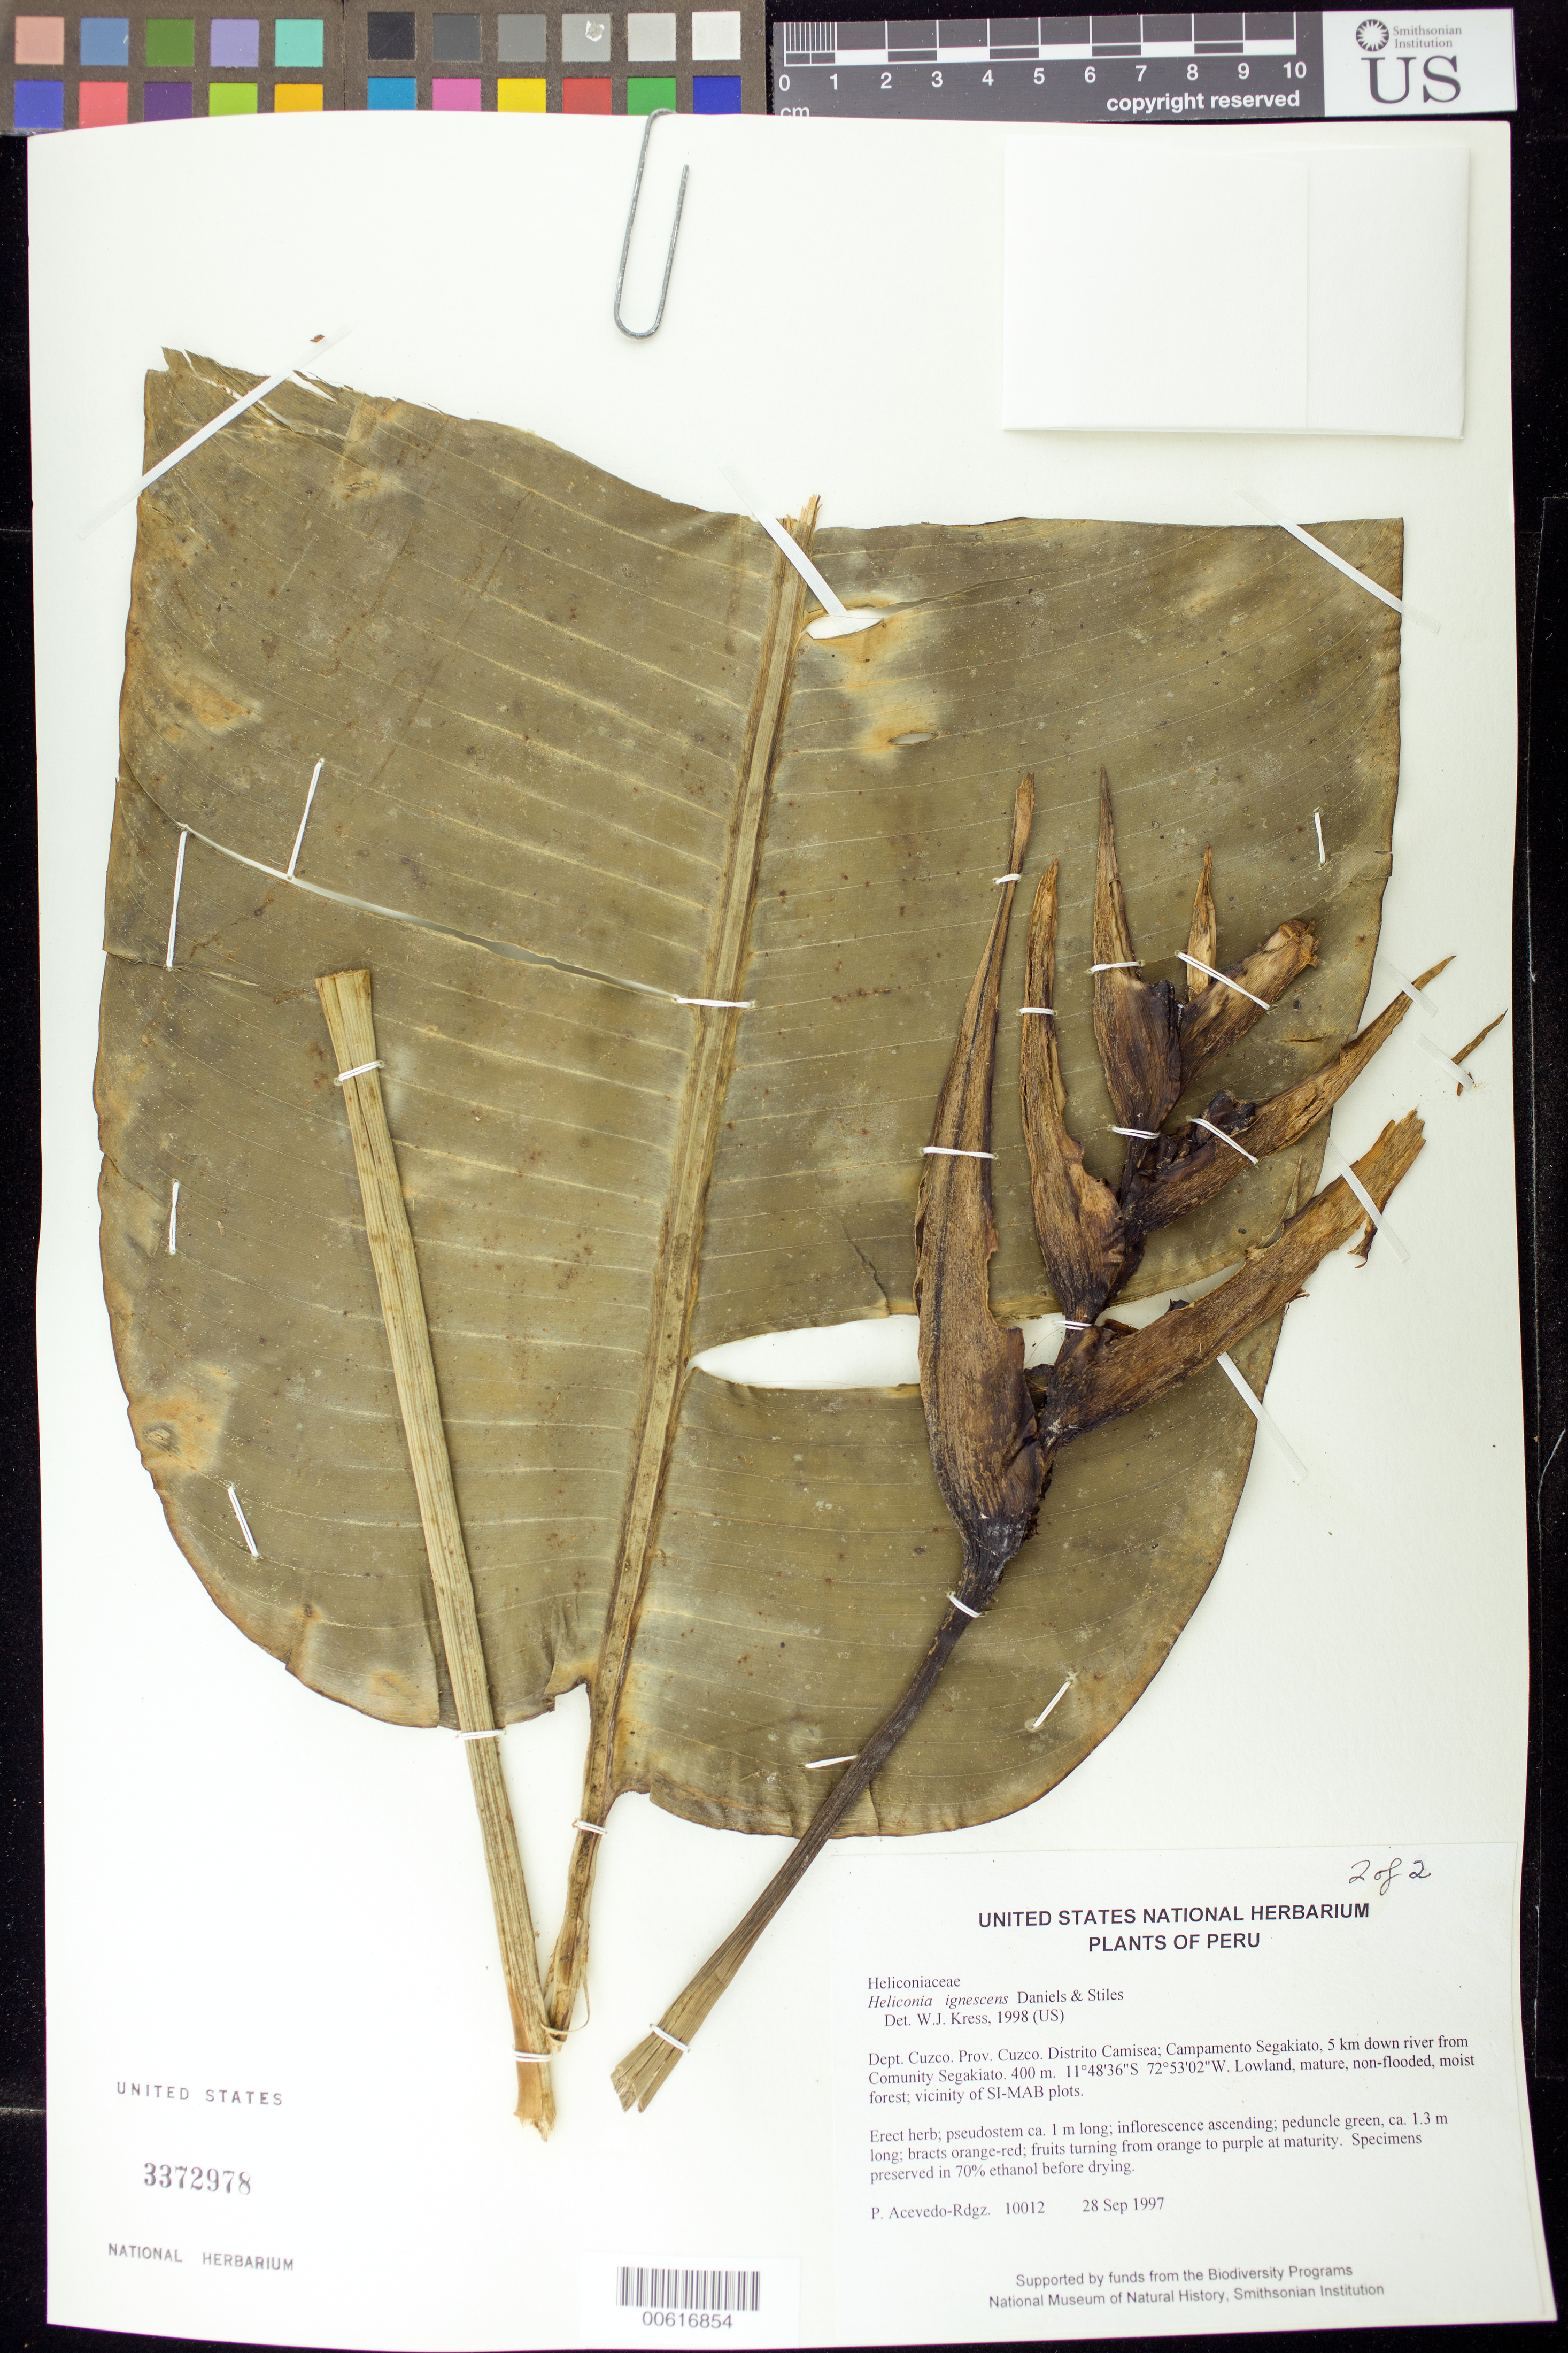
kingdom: Plantae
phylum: Tracheophyta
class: Liliopsida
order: Zingiberales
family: Heliconiaceae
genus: Heliconia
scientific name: Heliconia ignescens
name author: G.S. Daniels & F.G. Stiles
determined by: Kress, W. J., (US), Smithsonian Institution - National Museum of Natural History (UNITED STATES)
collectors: P. Acevedo-Rodr.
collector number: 10012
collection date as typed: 28 Sep 1997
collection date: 1997-09-28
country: Peru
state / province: Cusco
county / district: Cusco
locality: Distrito Camisea: Campamento Segakiato, 5 km down river from Comunity Segakiato.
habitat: Lowland, mature, non-flooded, moist forest; vicinity of SI-MAB plots.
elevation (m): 400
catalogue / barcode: US 3372978